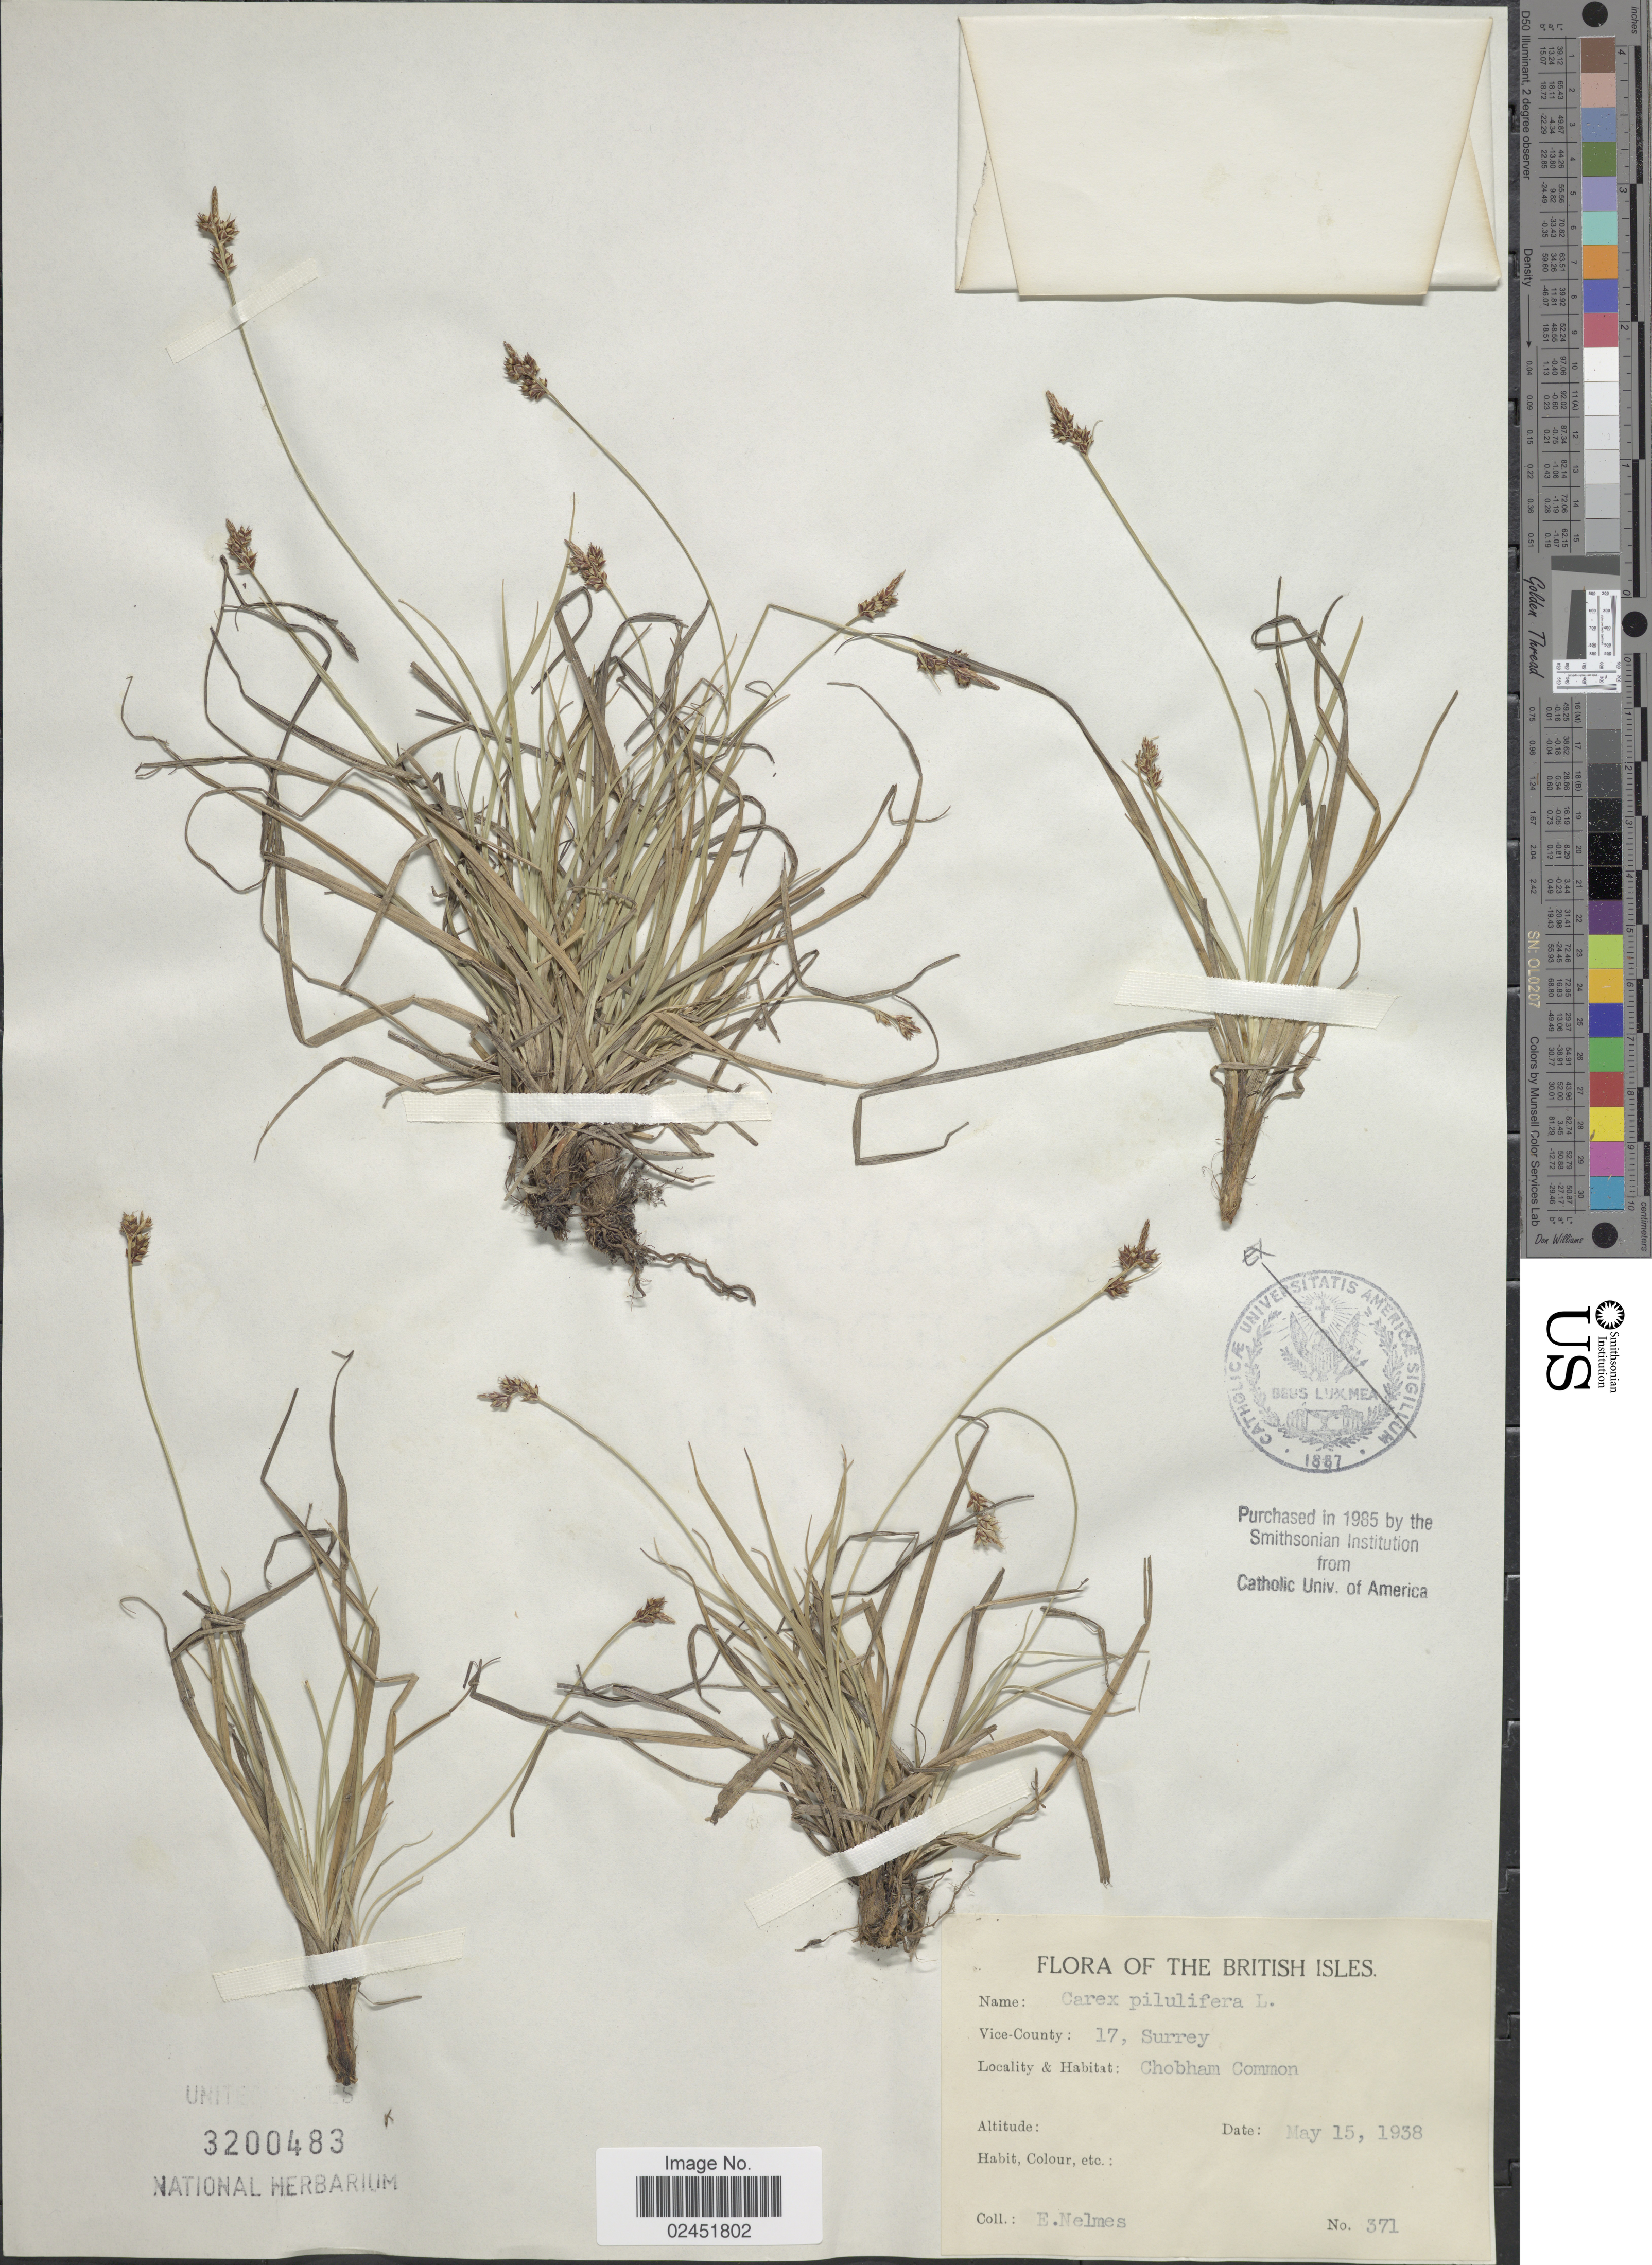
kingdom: Plantae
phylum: Tracheophyta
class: Liliopsida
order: Poales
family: Cyperaceae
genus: Carex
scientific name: Carex pilulifera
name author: L.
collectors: E. Nelmes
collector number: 371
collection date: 1938-05-15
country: United Kingdom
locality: British Isles. Vice County: 17, Surrey. Chobham Common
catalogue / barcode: US 3200483